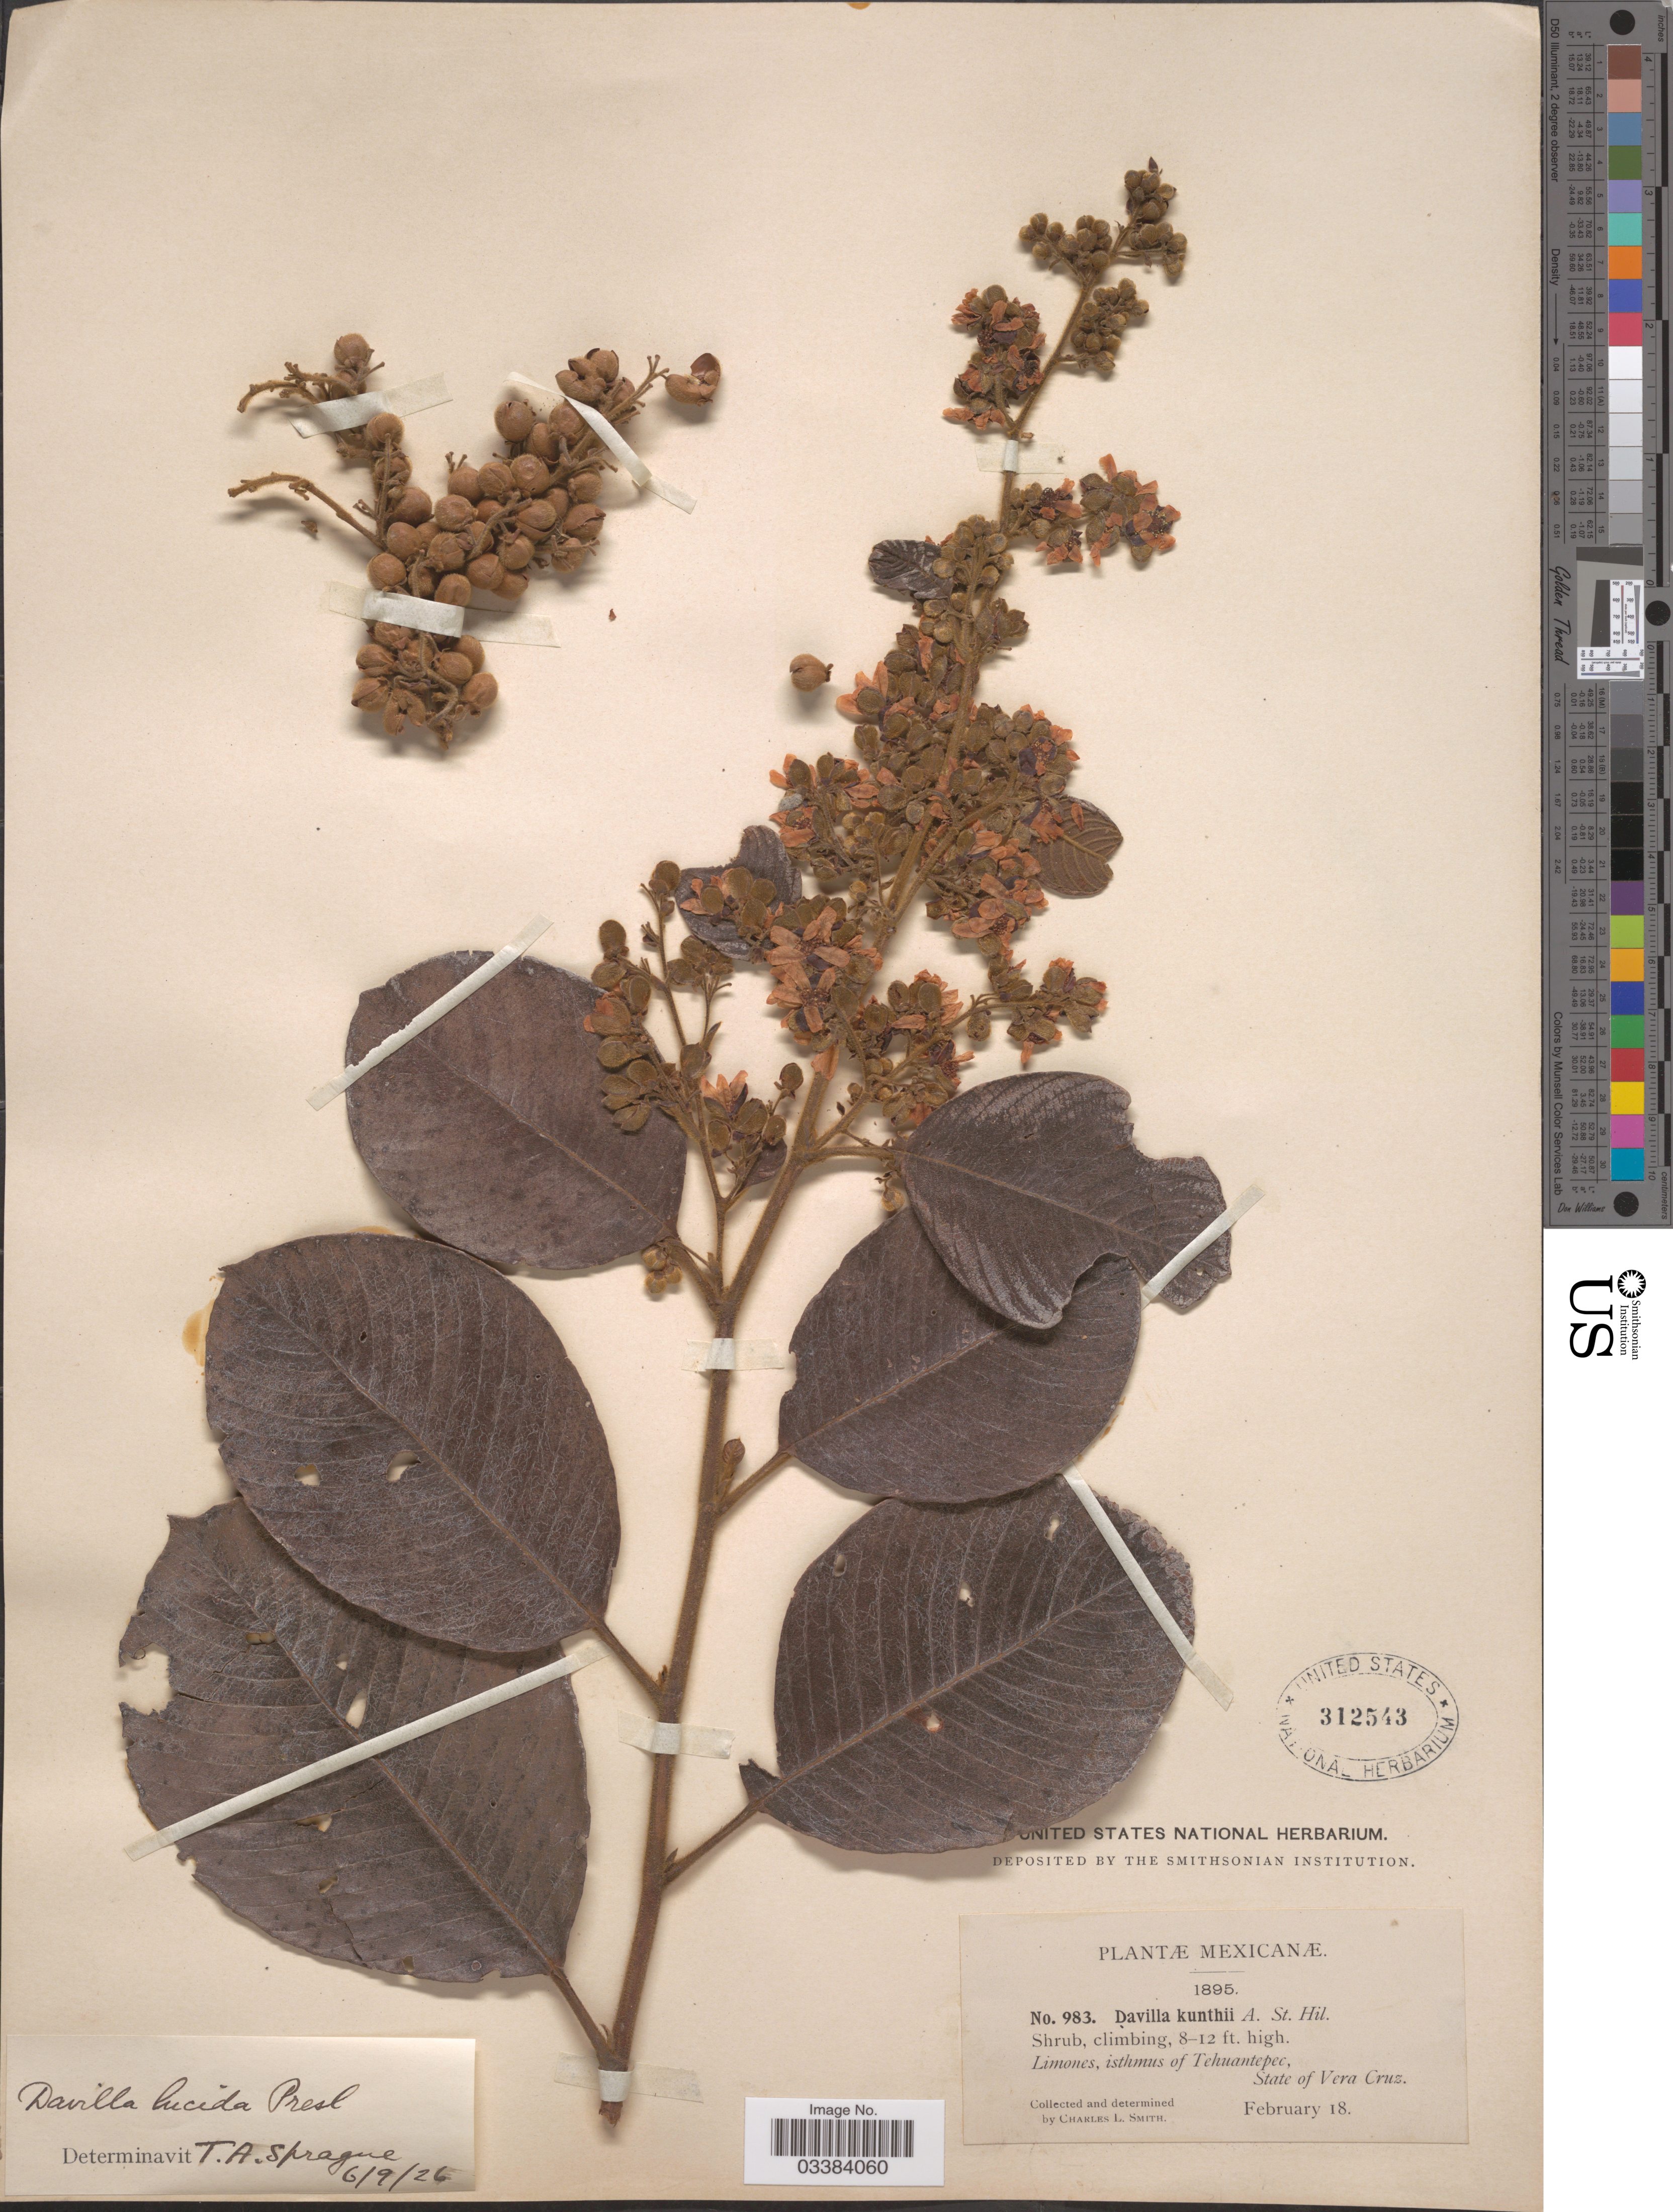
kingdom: Plantae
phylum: Tracheophyta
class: Magnoliopsida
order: Dilleniales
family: Dilleniaceae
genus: Davilla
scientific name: Davilla kunthii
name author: A. St.-Hil.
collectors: C. L. Smith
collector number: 983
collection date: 1895-02-18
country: Mexico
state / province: Veracruz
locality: Lumones, isthmus of Tehuantepec. Vera Cruz.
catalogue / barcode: US 312543